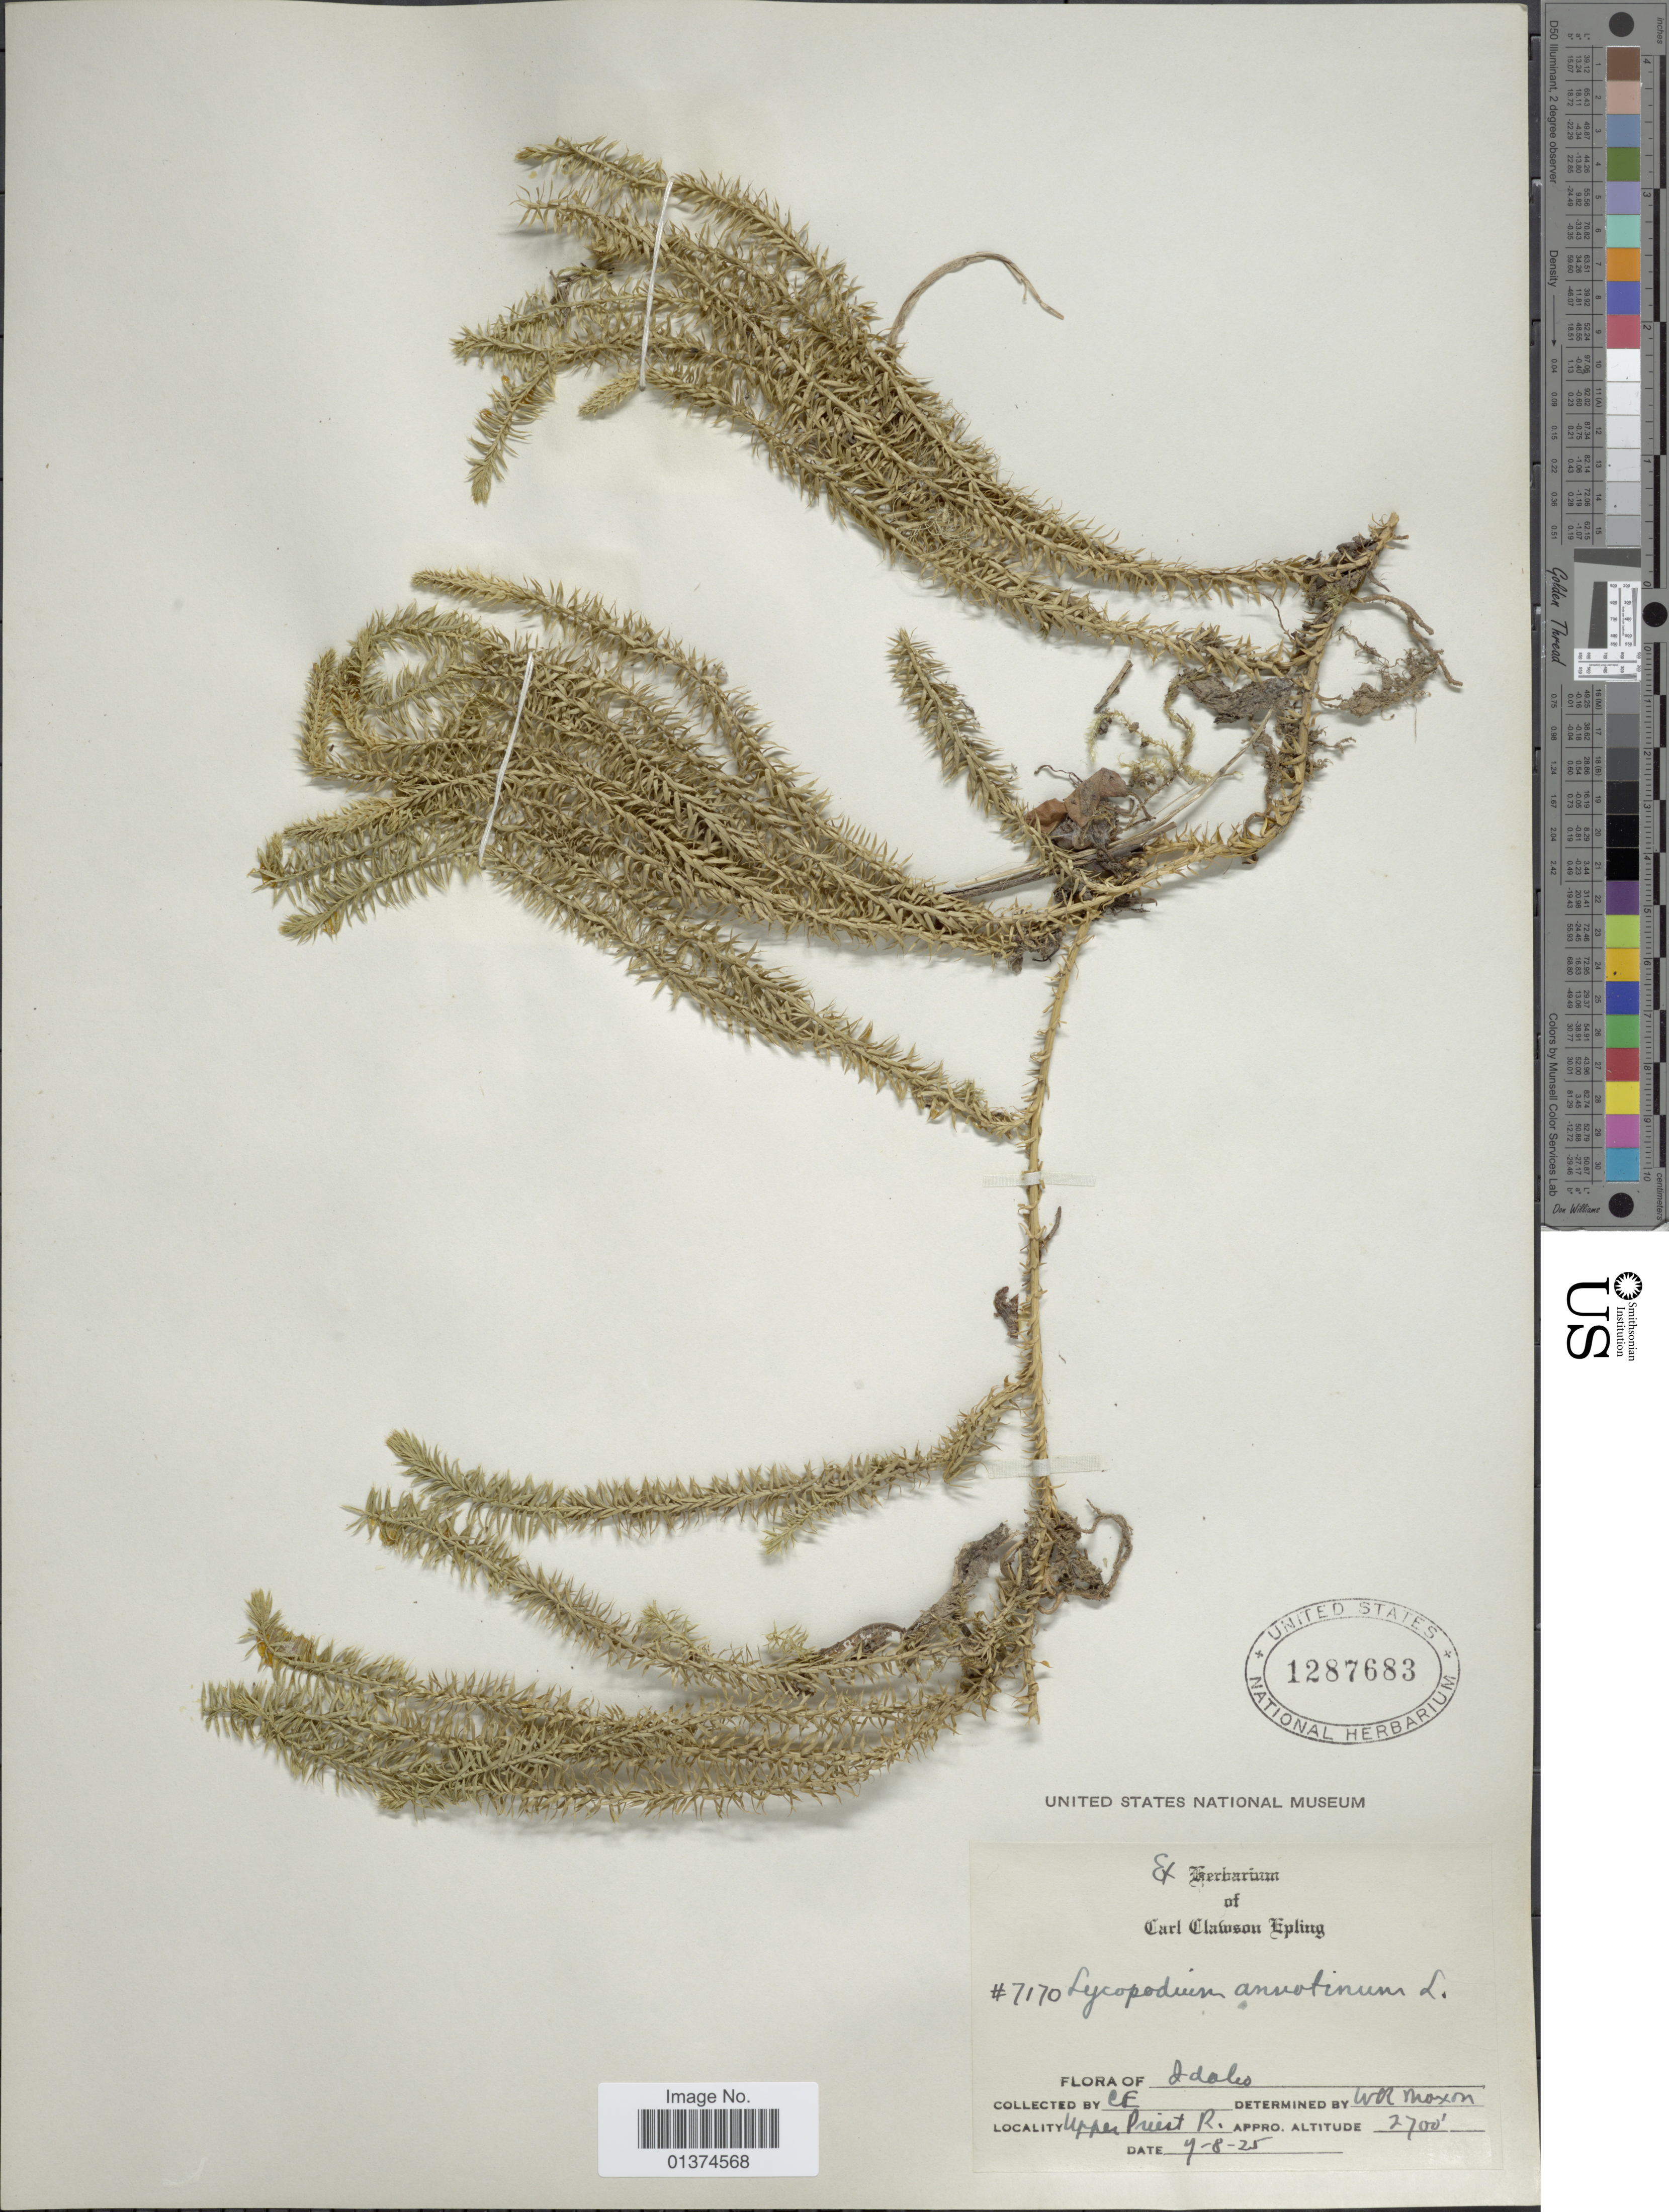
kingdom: Plantae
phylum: Tracheophyta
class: Lycopodiopsida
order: Lycopodiales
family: Lycopodiaceae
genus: Spinulum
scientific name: Spinulum annotinum subsp. annotinum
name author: (L.) A. Haines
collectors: C. C. Epling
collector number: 7170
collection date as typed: Transcribed d/m/y: 9/8/25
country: United States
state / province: Idaho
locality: Upper Priest R.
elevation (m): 823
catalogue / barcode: US 1287683